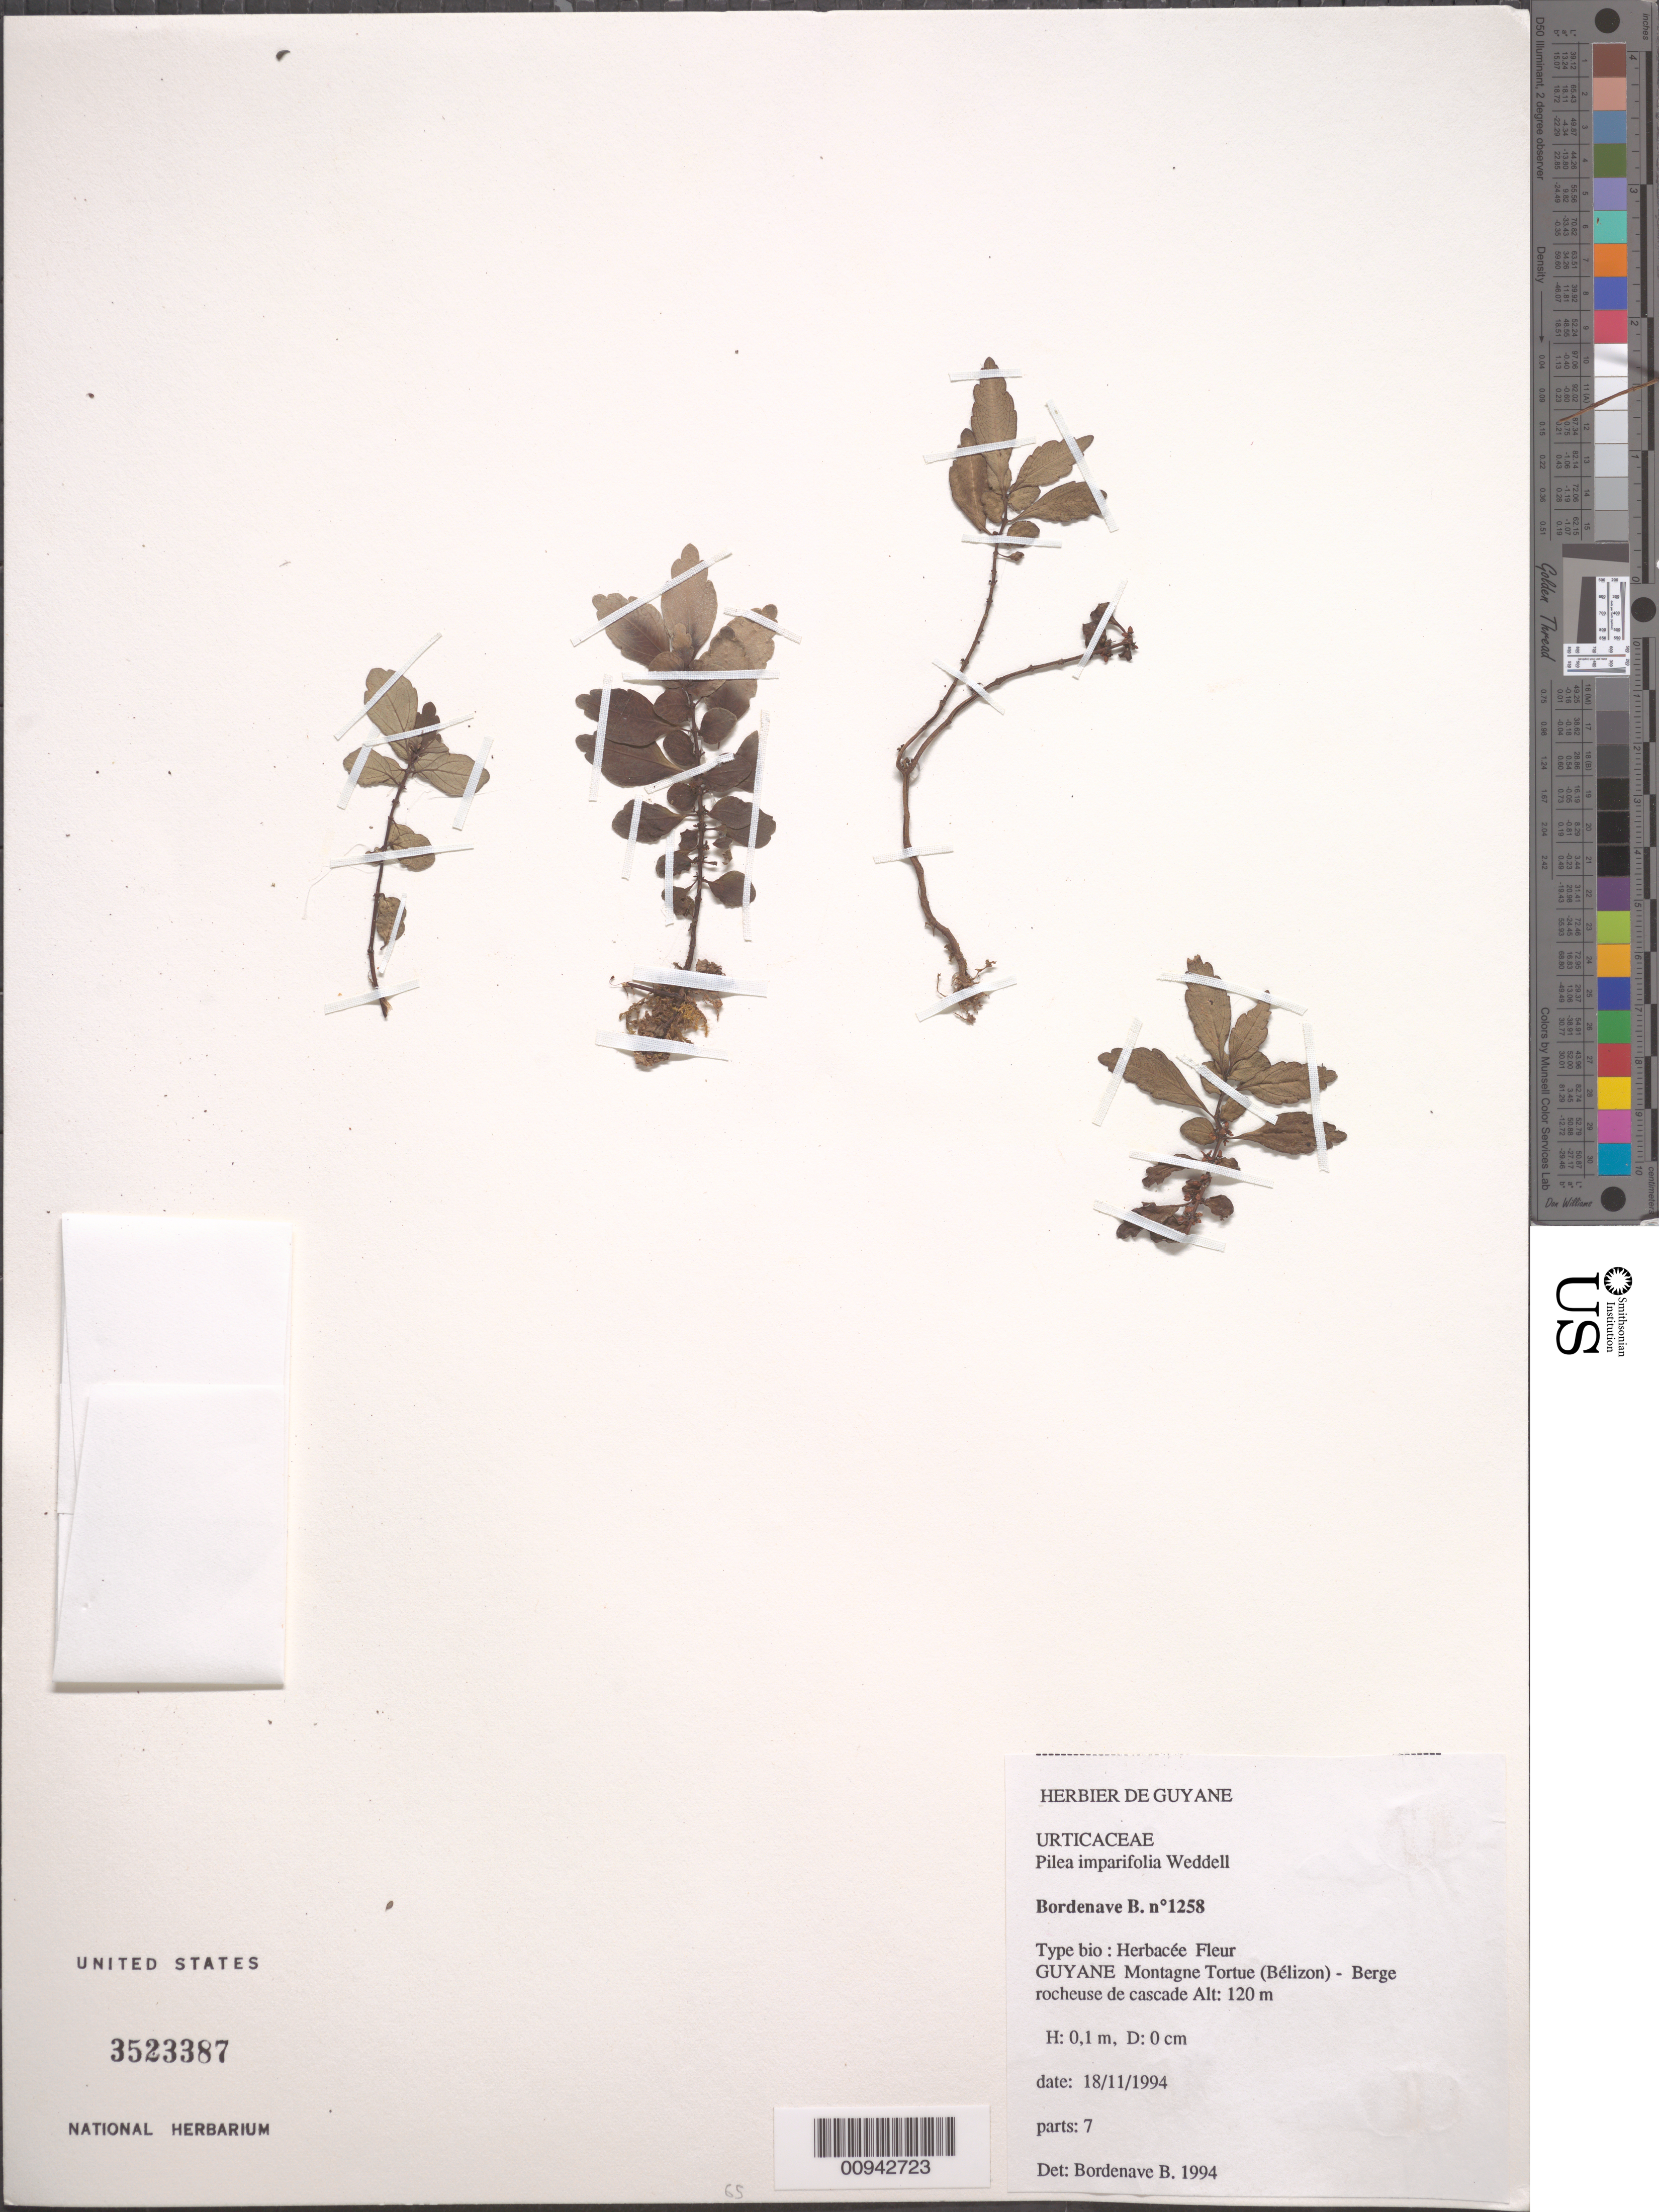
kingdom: Plantae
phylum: Tracheophyta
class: Magnoliopsida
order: Rosales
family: Urticaceae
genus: Pilea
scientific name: Pilea imparifolia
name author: Wedd.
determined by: Bordenave, B.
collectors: B. Bordenave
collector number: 1258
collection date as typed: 18-Nov-94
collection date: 1994-11-18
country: Guyana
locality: Montagne Tortue (Bélizon)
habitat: Berge rocheuse de cascade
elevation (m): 120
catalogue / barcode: US 3523387